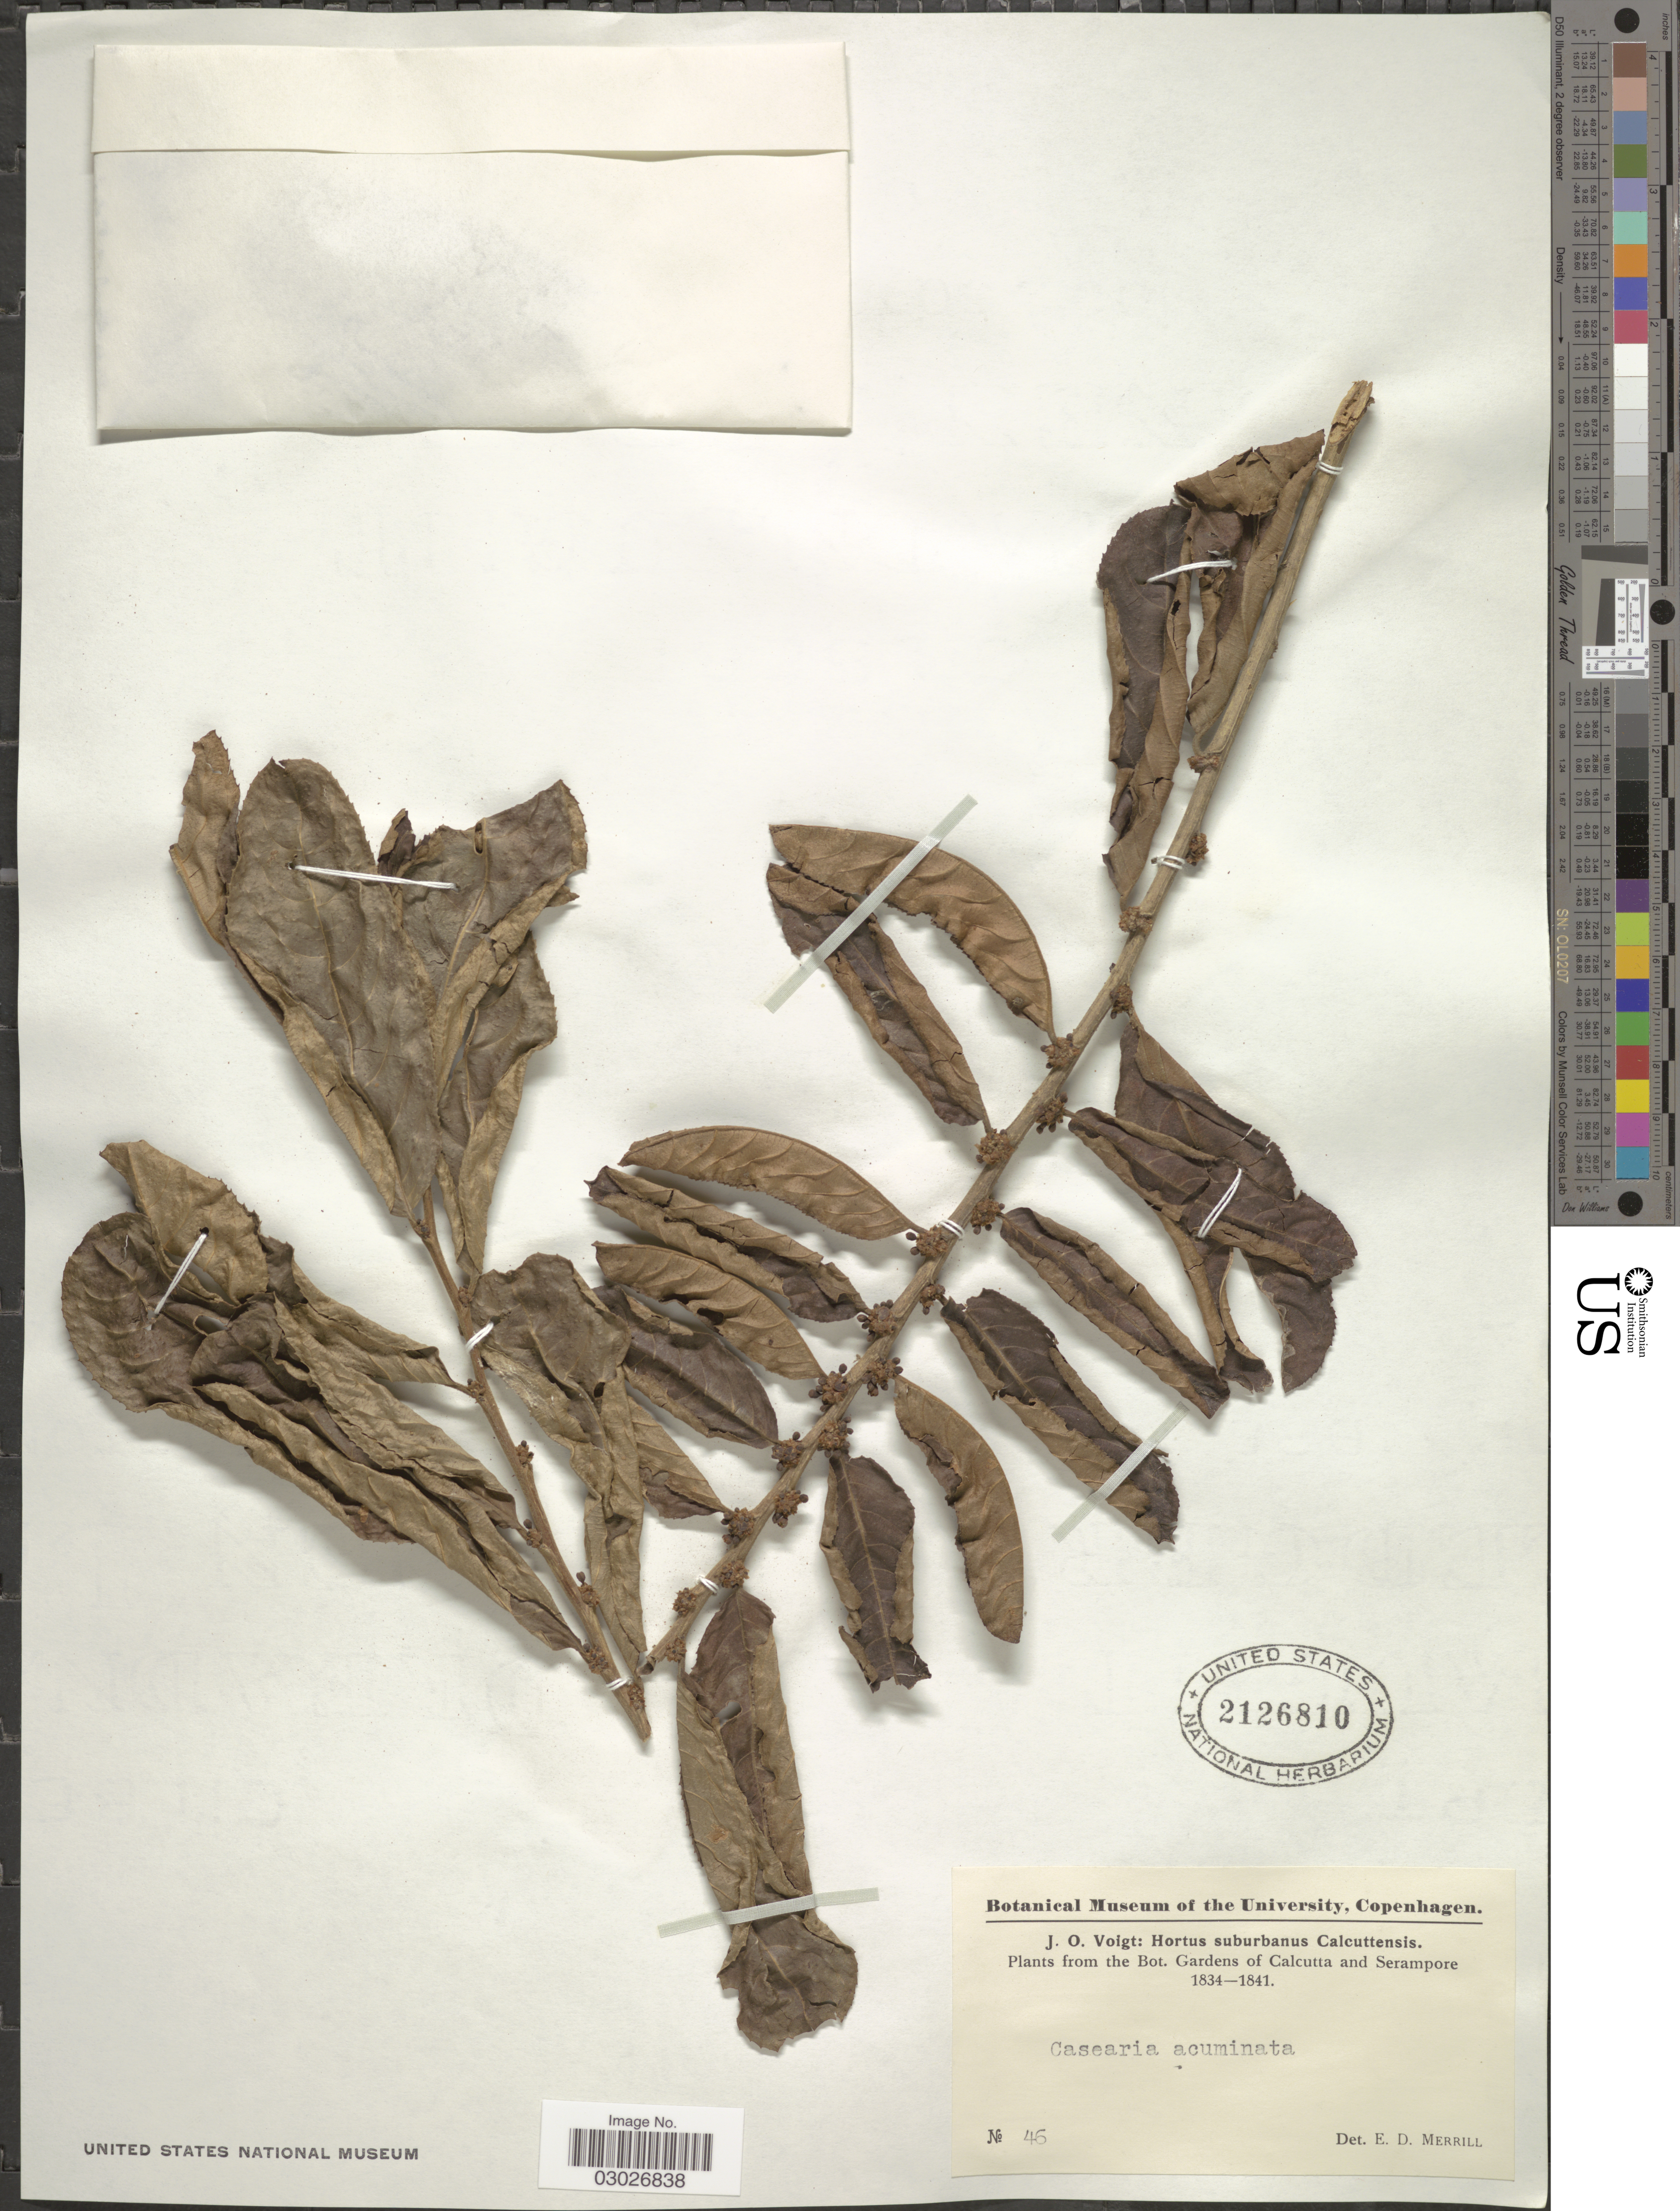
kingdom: Plantae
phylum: Tracheophyta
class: Magnoliopsida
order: Malpighiales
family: Salicaceae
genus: Casearia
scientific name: Casearia acuminata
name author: DC.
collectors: J. O. Voigt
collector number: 46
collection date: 1834/1841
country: India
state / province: West Bengal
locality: From the Bot. Gardens of Calcutta and Serampore.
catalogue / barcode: US 2126810